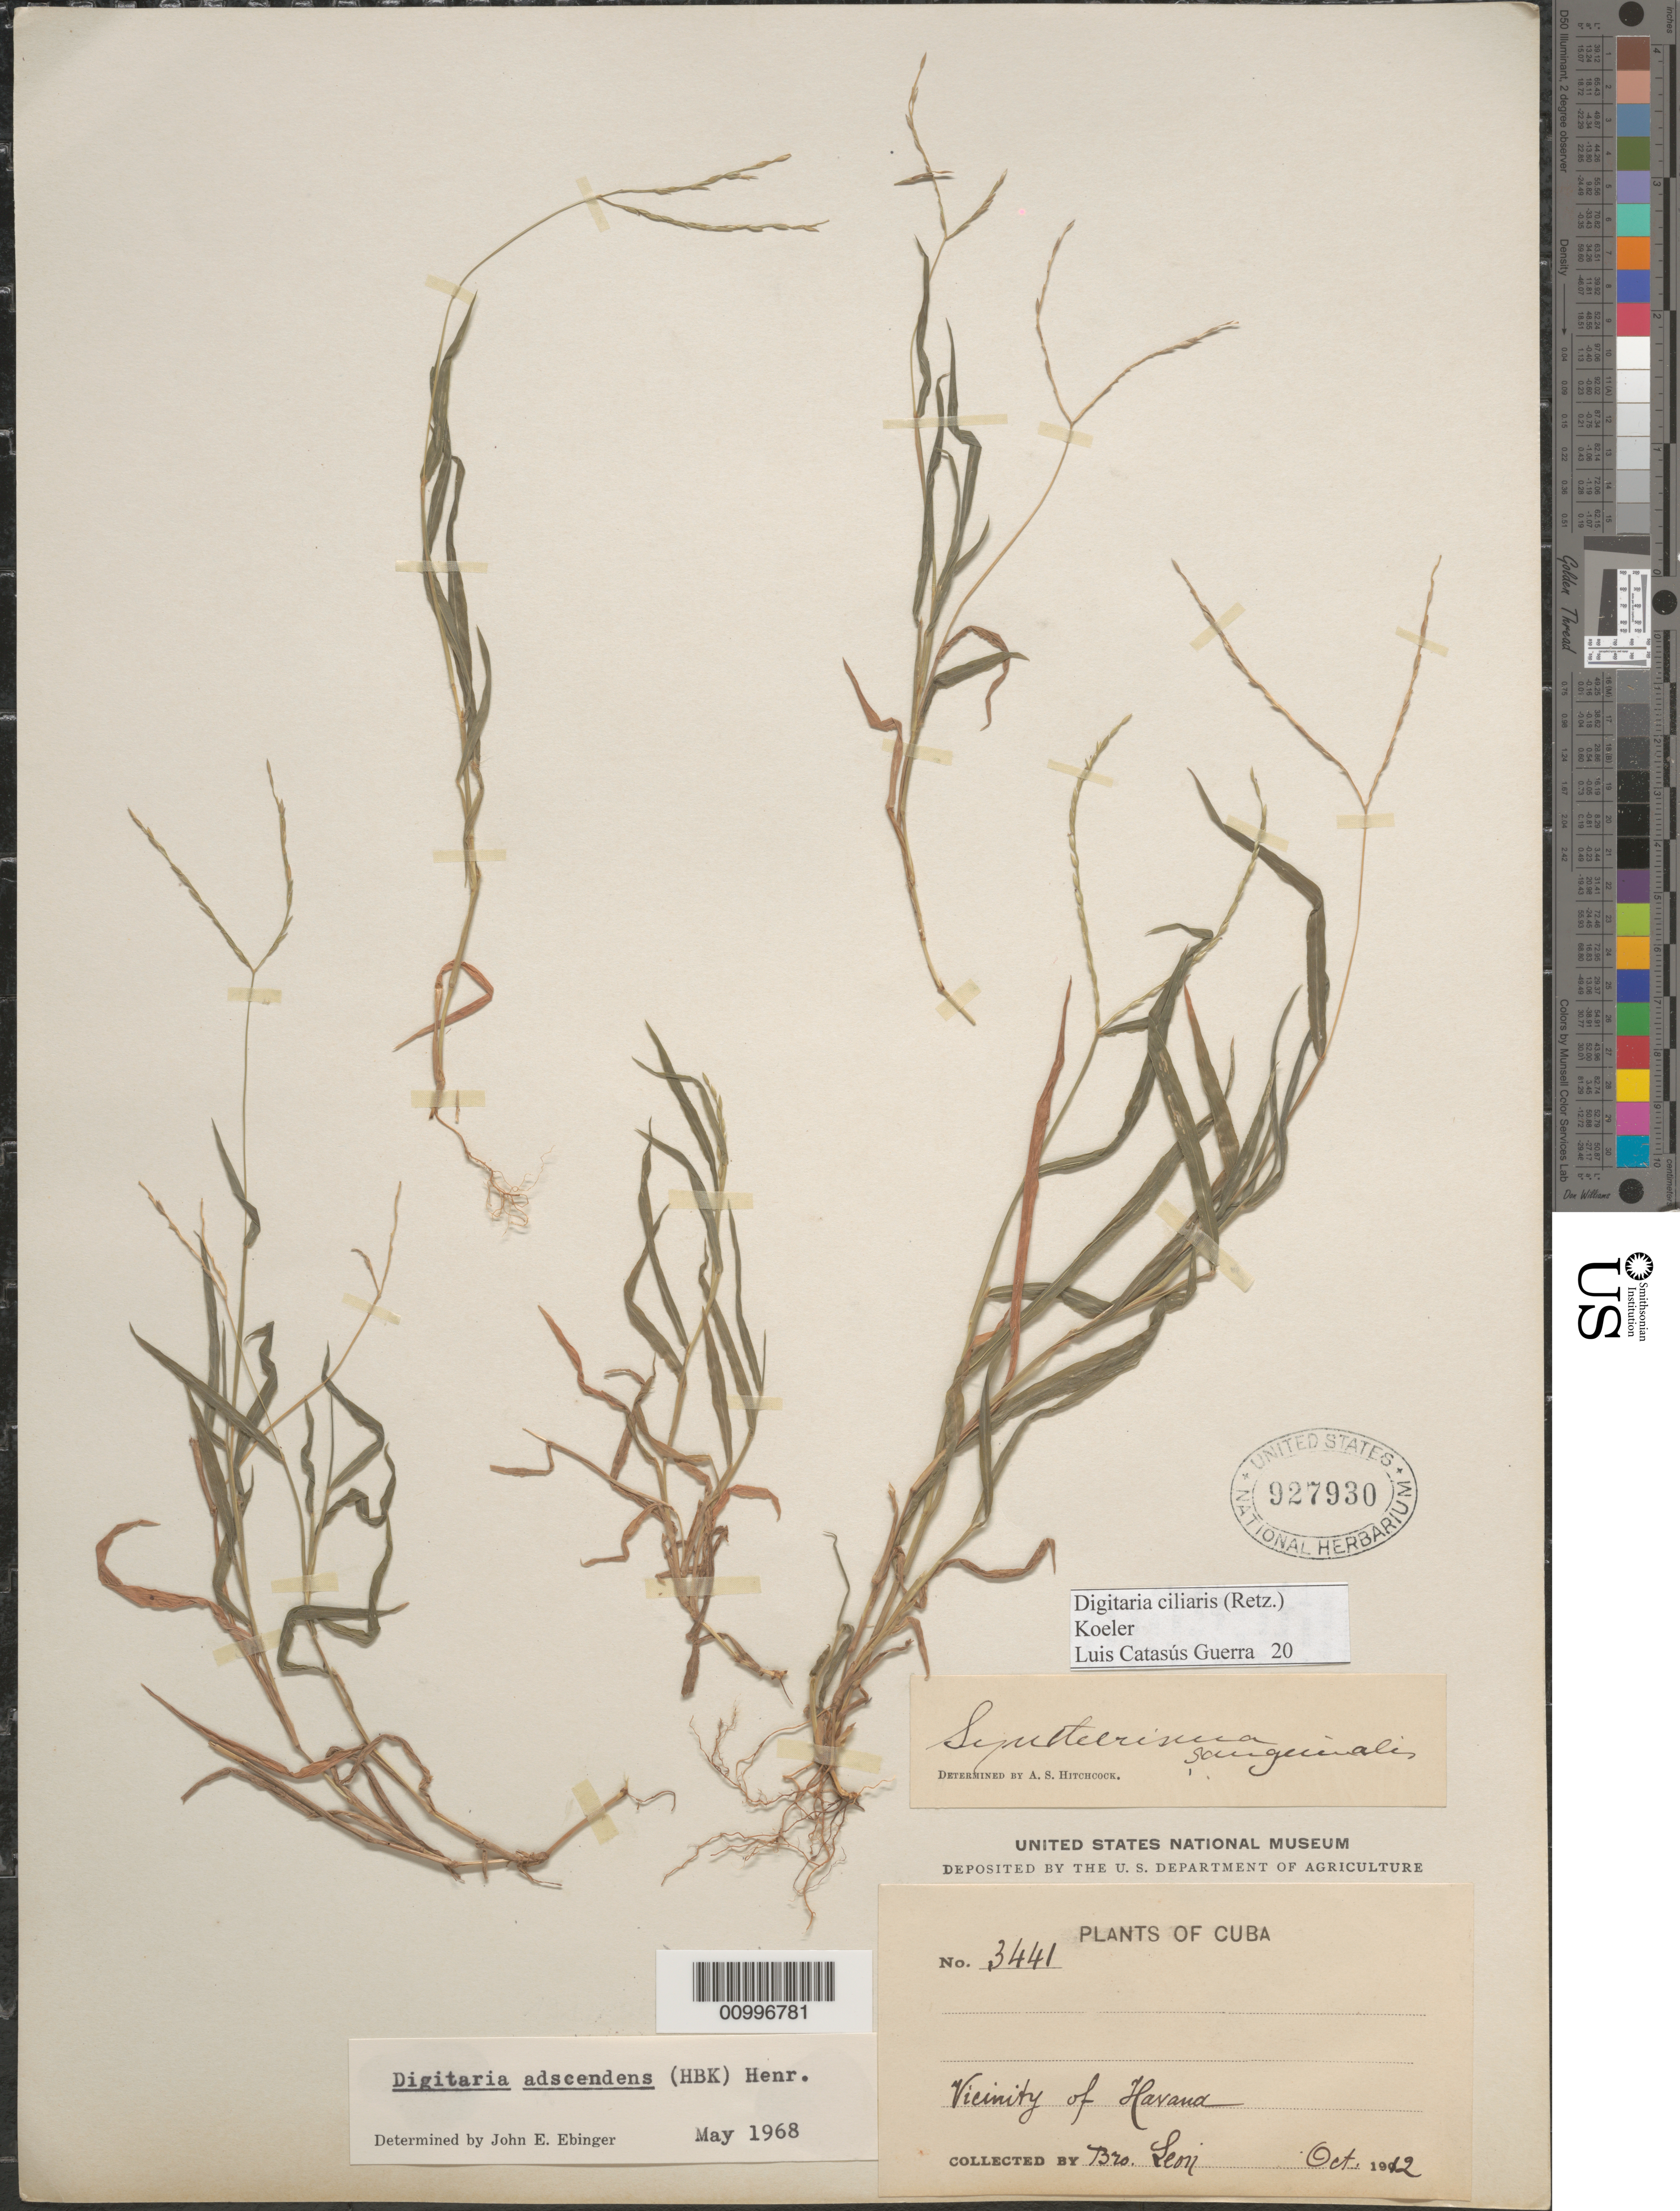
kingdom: Plantae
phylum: Tracheophyta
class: Liliopsida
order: Poales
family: Poaceae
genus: Digitaria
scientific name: Digitaria ciliaris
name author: (Retz.) Koeler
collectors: Bro. León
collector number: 3441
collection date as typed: Oct 1912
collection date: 1912-10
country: Cuba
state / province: La Habana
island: Cuba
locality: La Habana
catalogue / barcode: US 927930